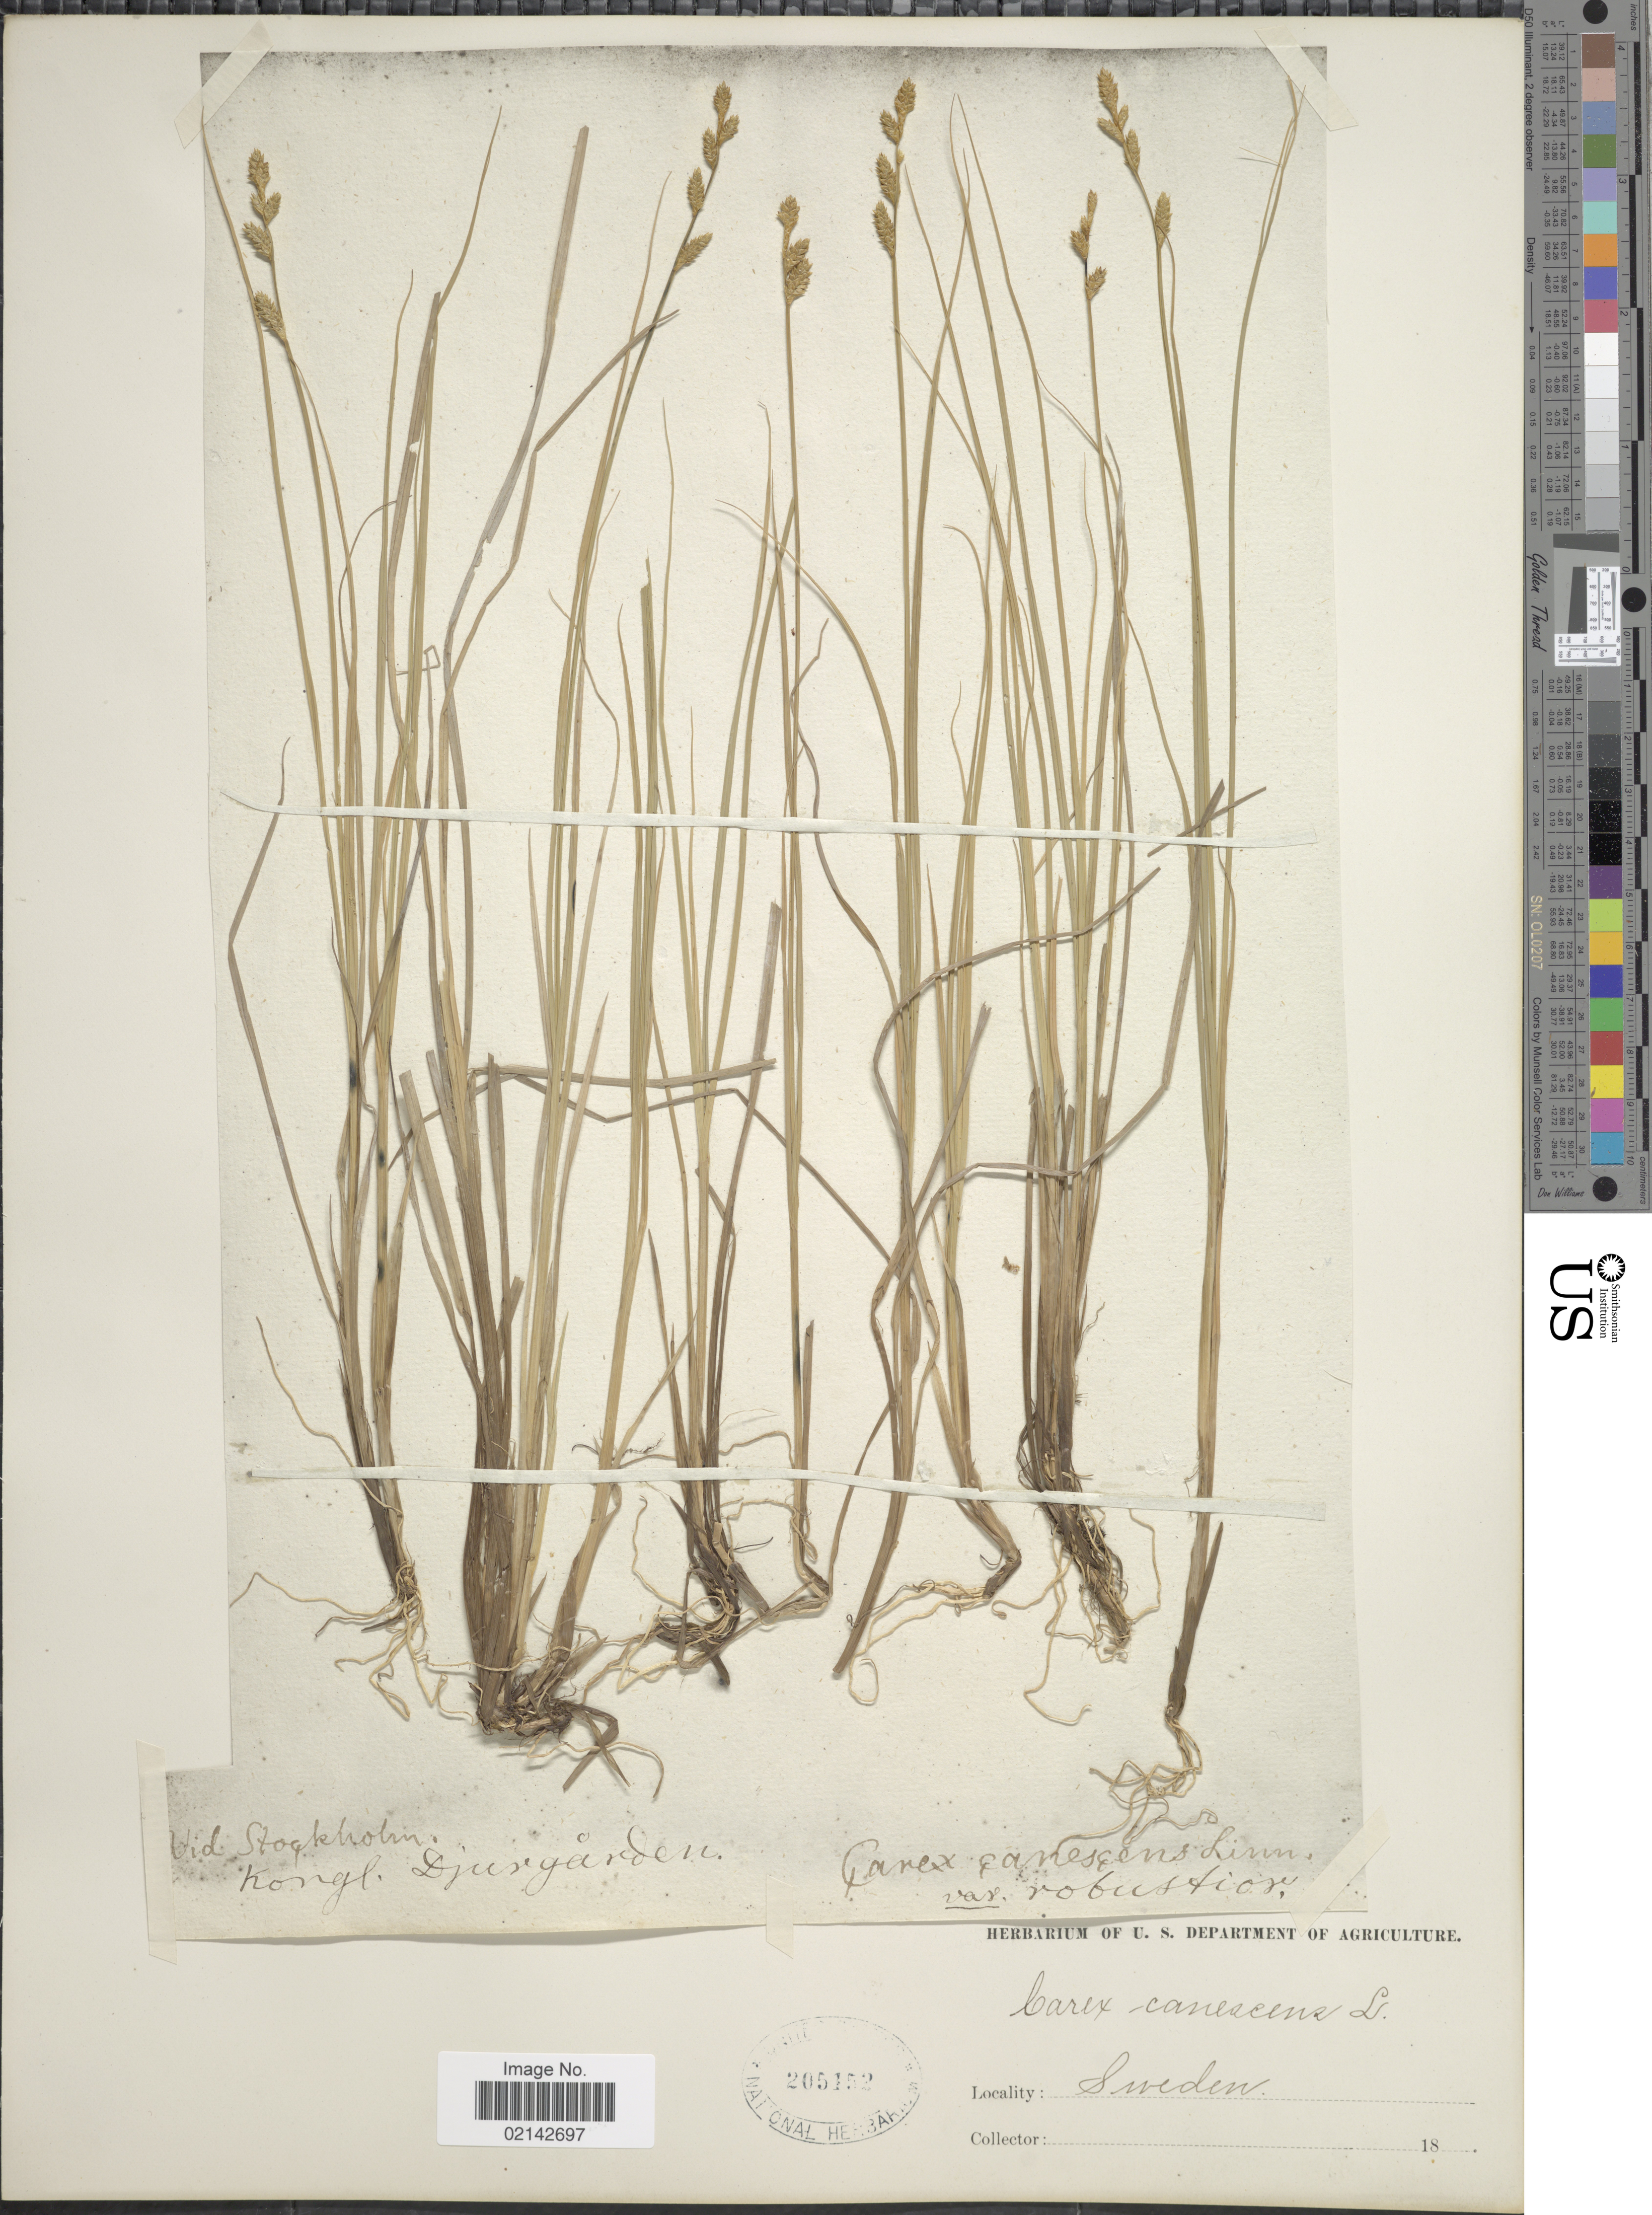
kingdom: Plantae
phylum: Tracheophyta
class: Liliopsida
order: Poales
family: Cyperaceae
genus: Carex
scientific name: Carex canescens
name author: L.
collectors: Facchini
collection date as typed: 18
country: Sweden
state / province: Stockholm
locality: Vid Stockholm, Kongl. Djurgården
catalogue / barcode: US 205152